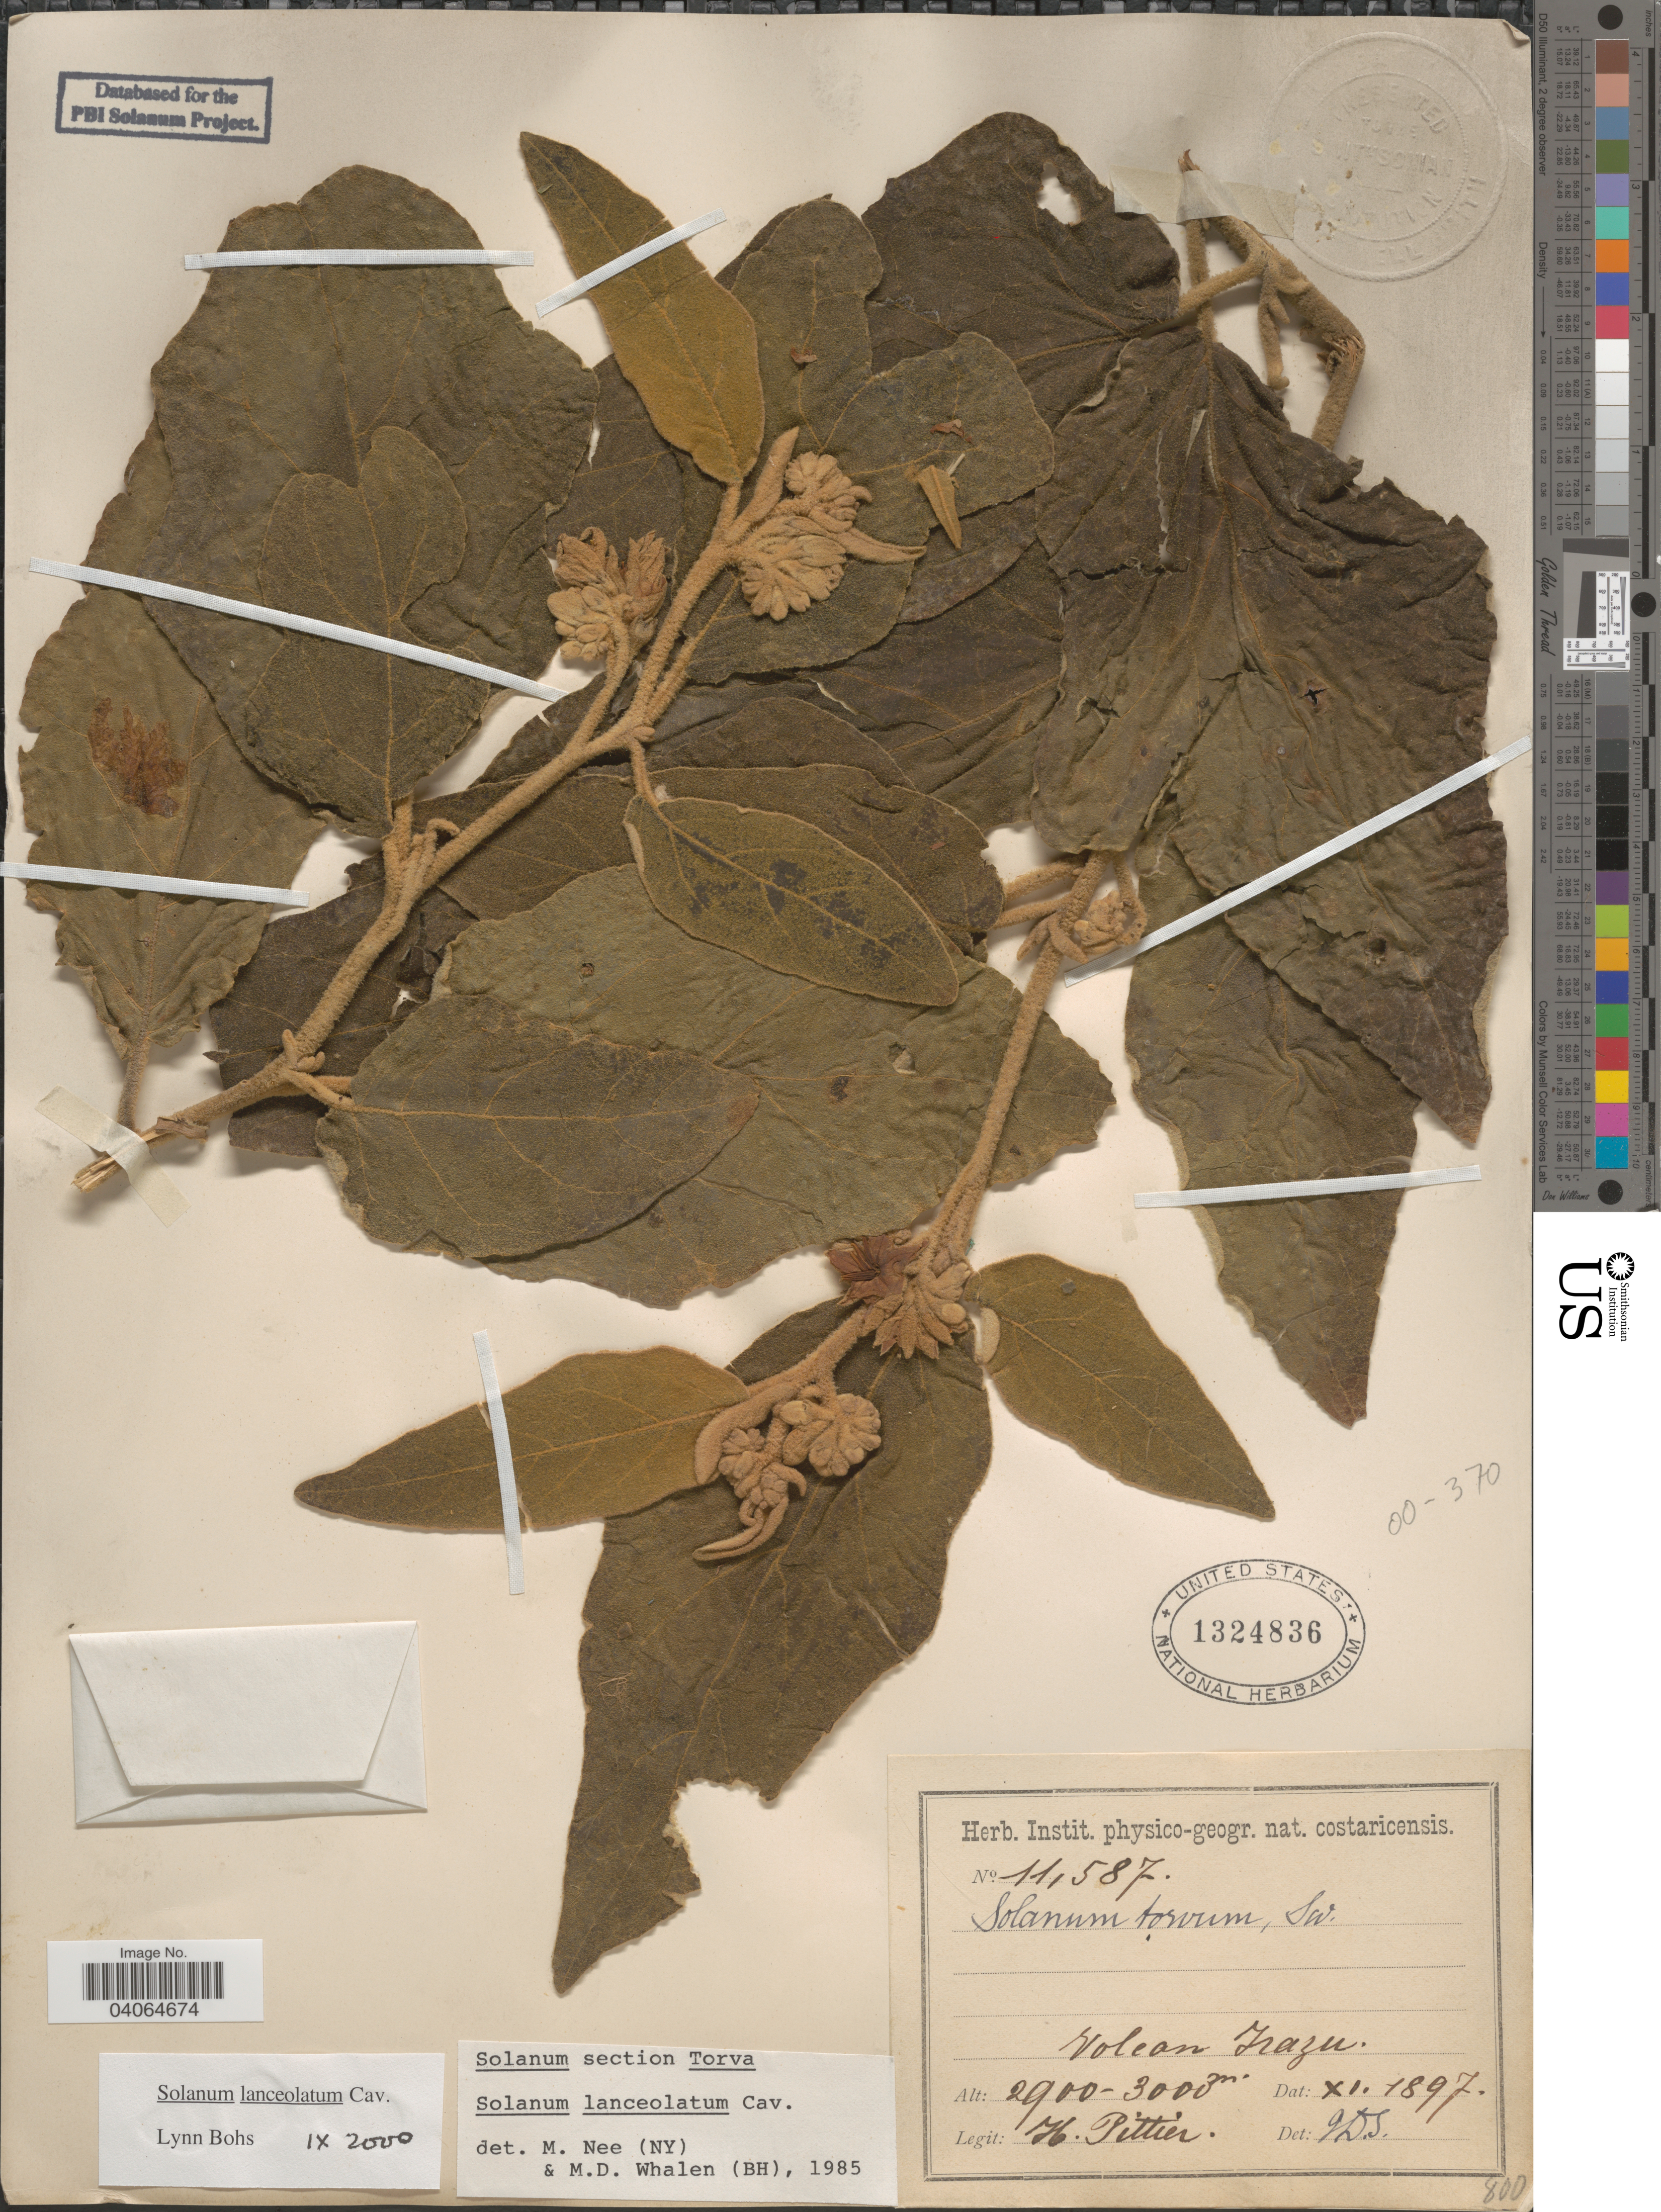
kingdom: Plantae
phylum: Tracheophyta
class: Magnoliopsida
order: Solanales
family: Solanaceae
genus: Solanum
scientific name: Solanum lanceolatum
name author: Berthault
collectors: H. F. Pittier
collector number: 11587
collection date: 1897-11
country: Costa Rica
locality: Volcan Irazu.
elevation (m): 2900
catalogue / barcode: US 1324836